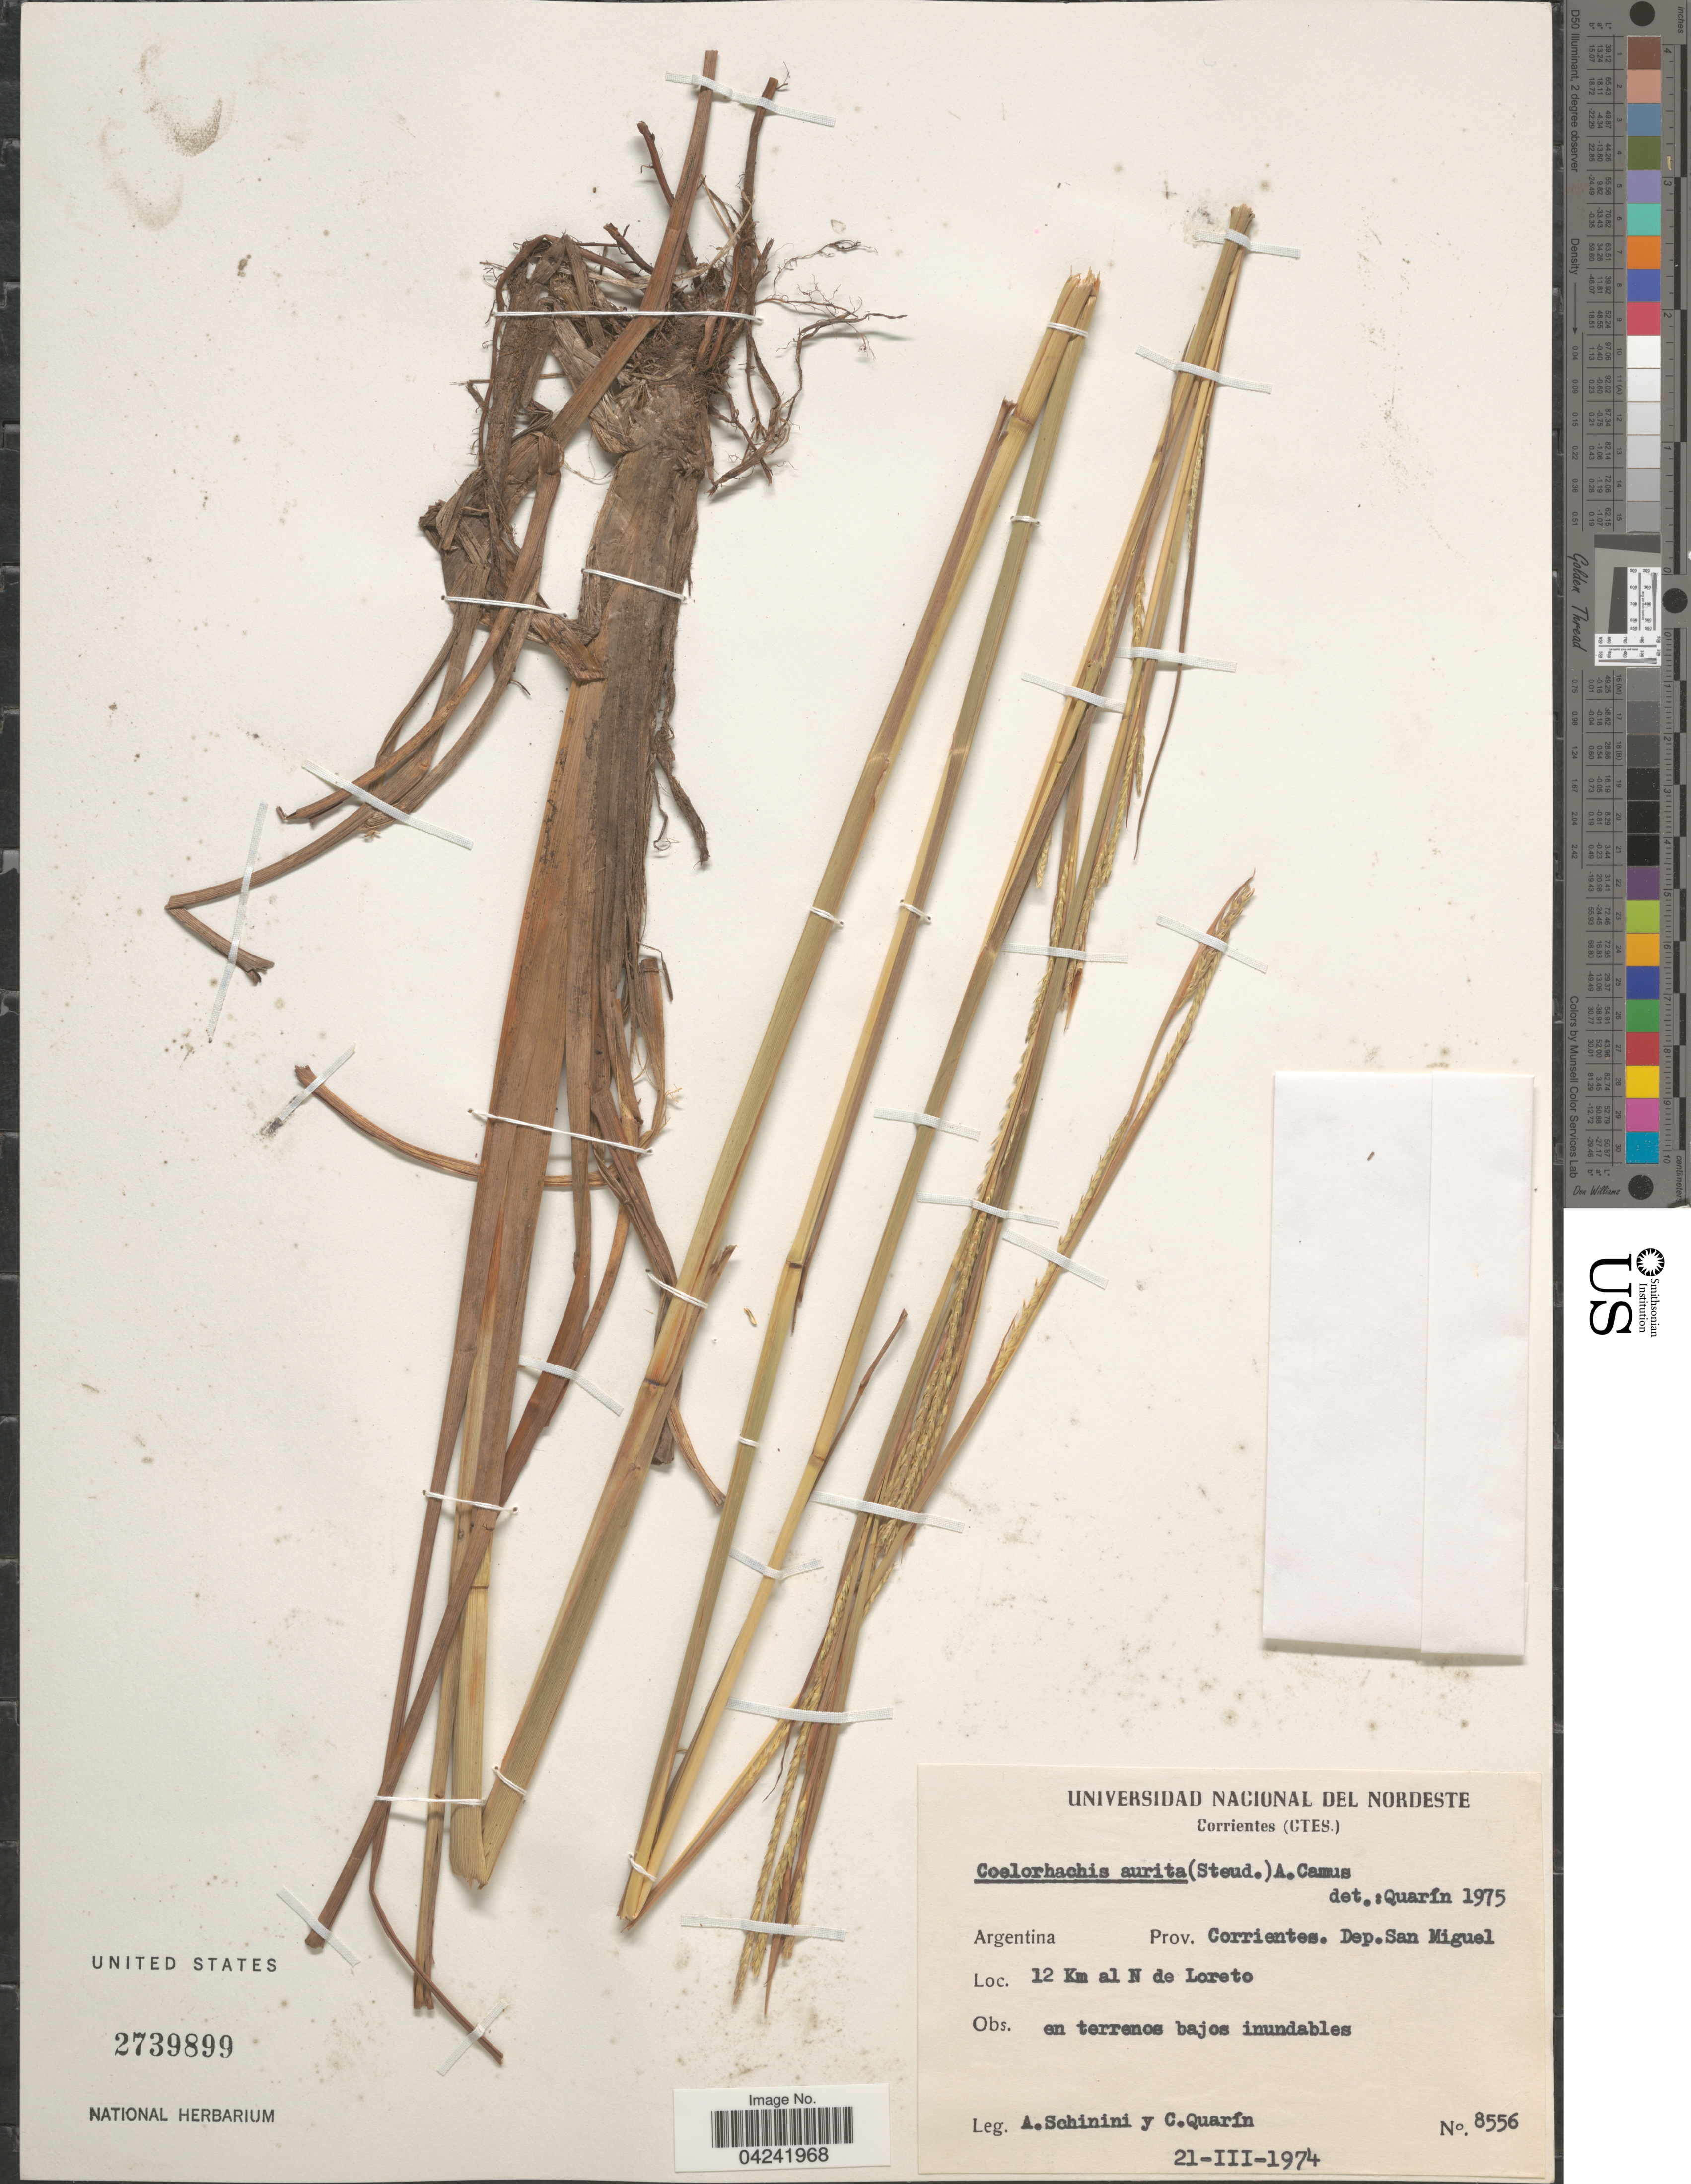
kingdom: Plantae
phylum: Tracheophyta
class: Liliopsida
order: Poales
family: Poaceae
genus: Mnesithea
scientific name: Mnesithea aurita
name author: (Steud.) de Koning & Sosef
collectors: A. Schinini & C. Quarín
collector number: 8556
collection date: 1974-03-21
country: Argentina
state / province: Corrientes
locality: Dep. San Miguel. 12 Km al N de Loreto.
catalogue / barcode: US 2739899